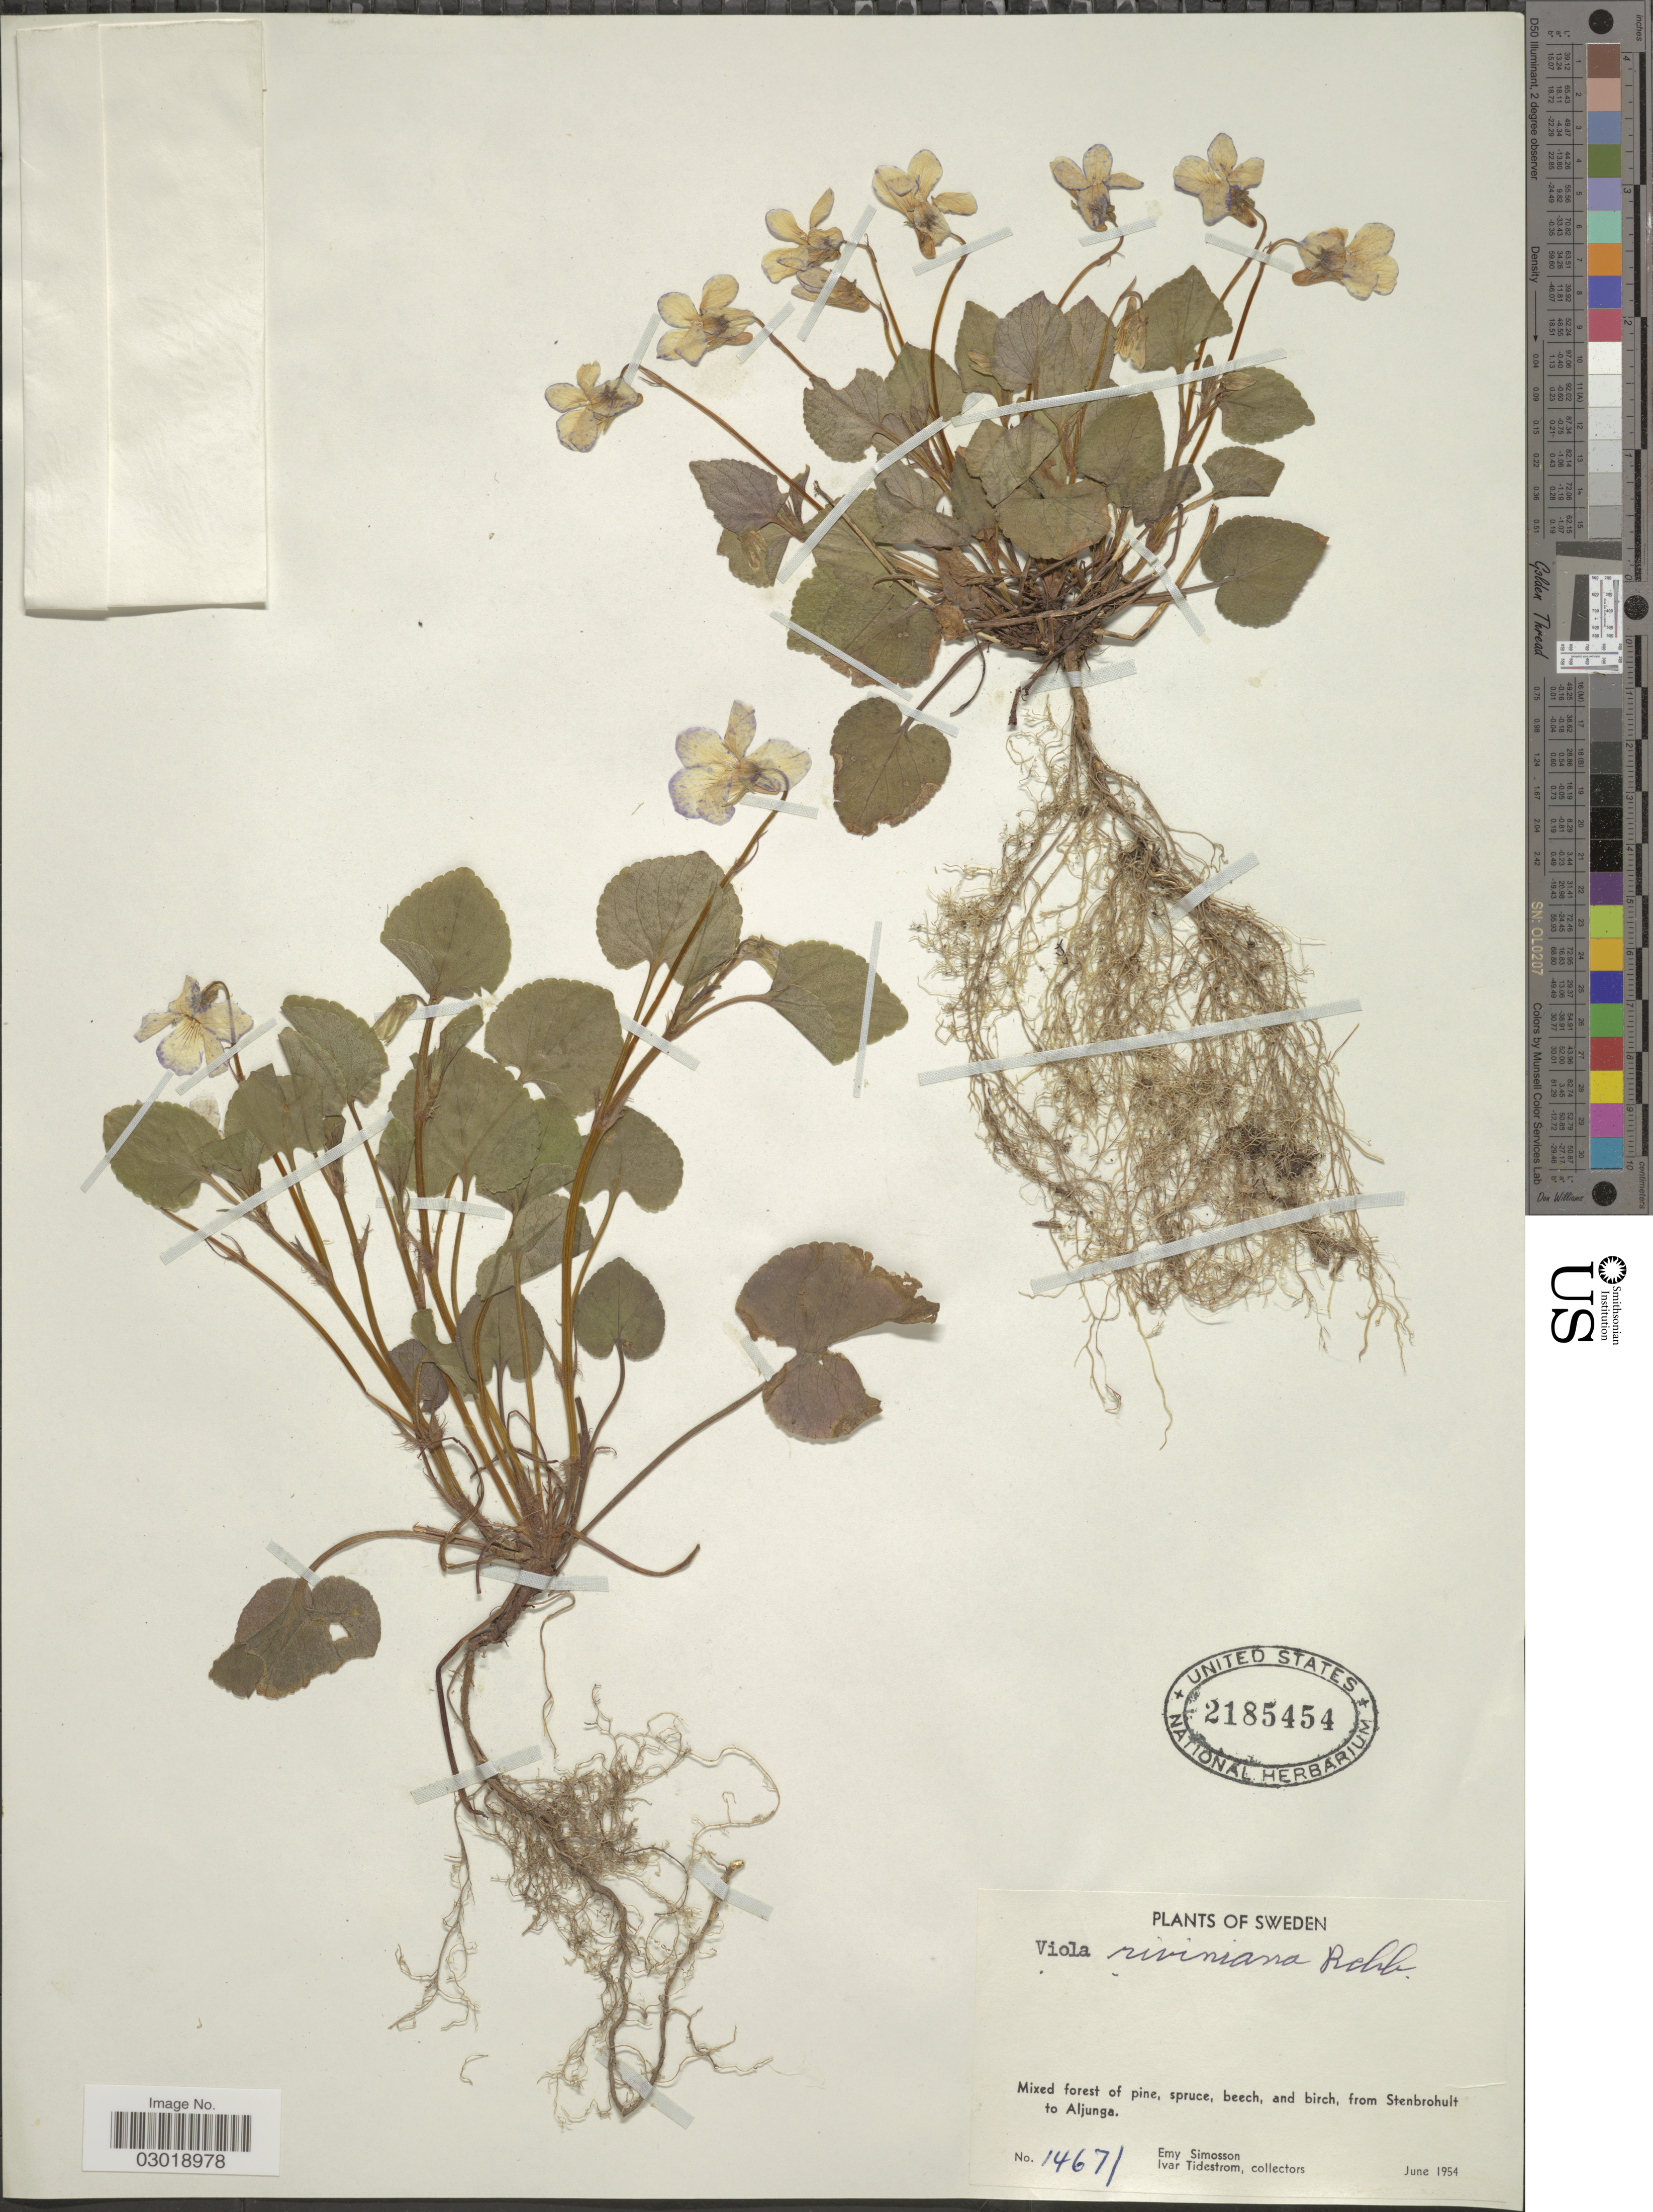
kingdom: Plantae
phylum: Tracheophyta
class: Magnoliopsida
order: Malpighiales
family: Violaceae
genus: Viola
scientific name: Viola riviniana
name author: Rchb.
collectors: E. Simosson & I. F. Tidestrom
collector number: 14671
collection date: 1954-06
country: Sweden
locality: From Stenbrohult to Aljunga.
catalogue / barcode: US 2185454